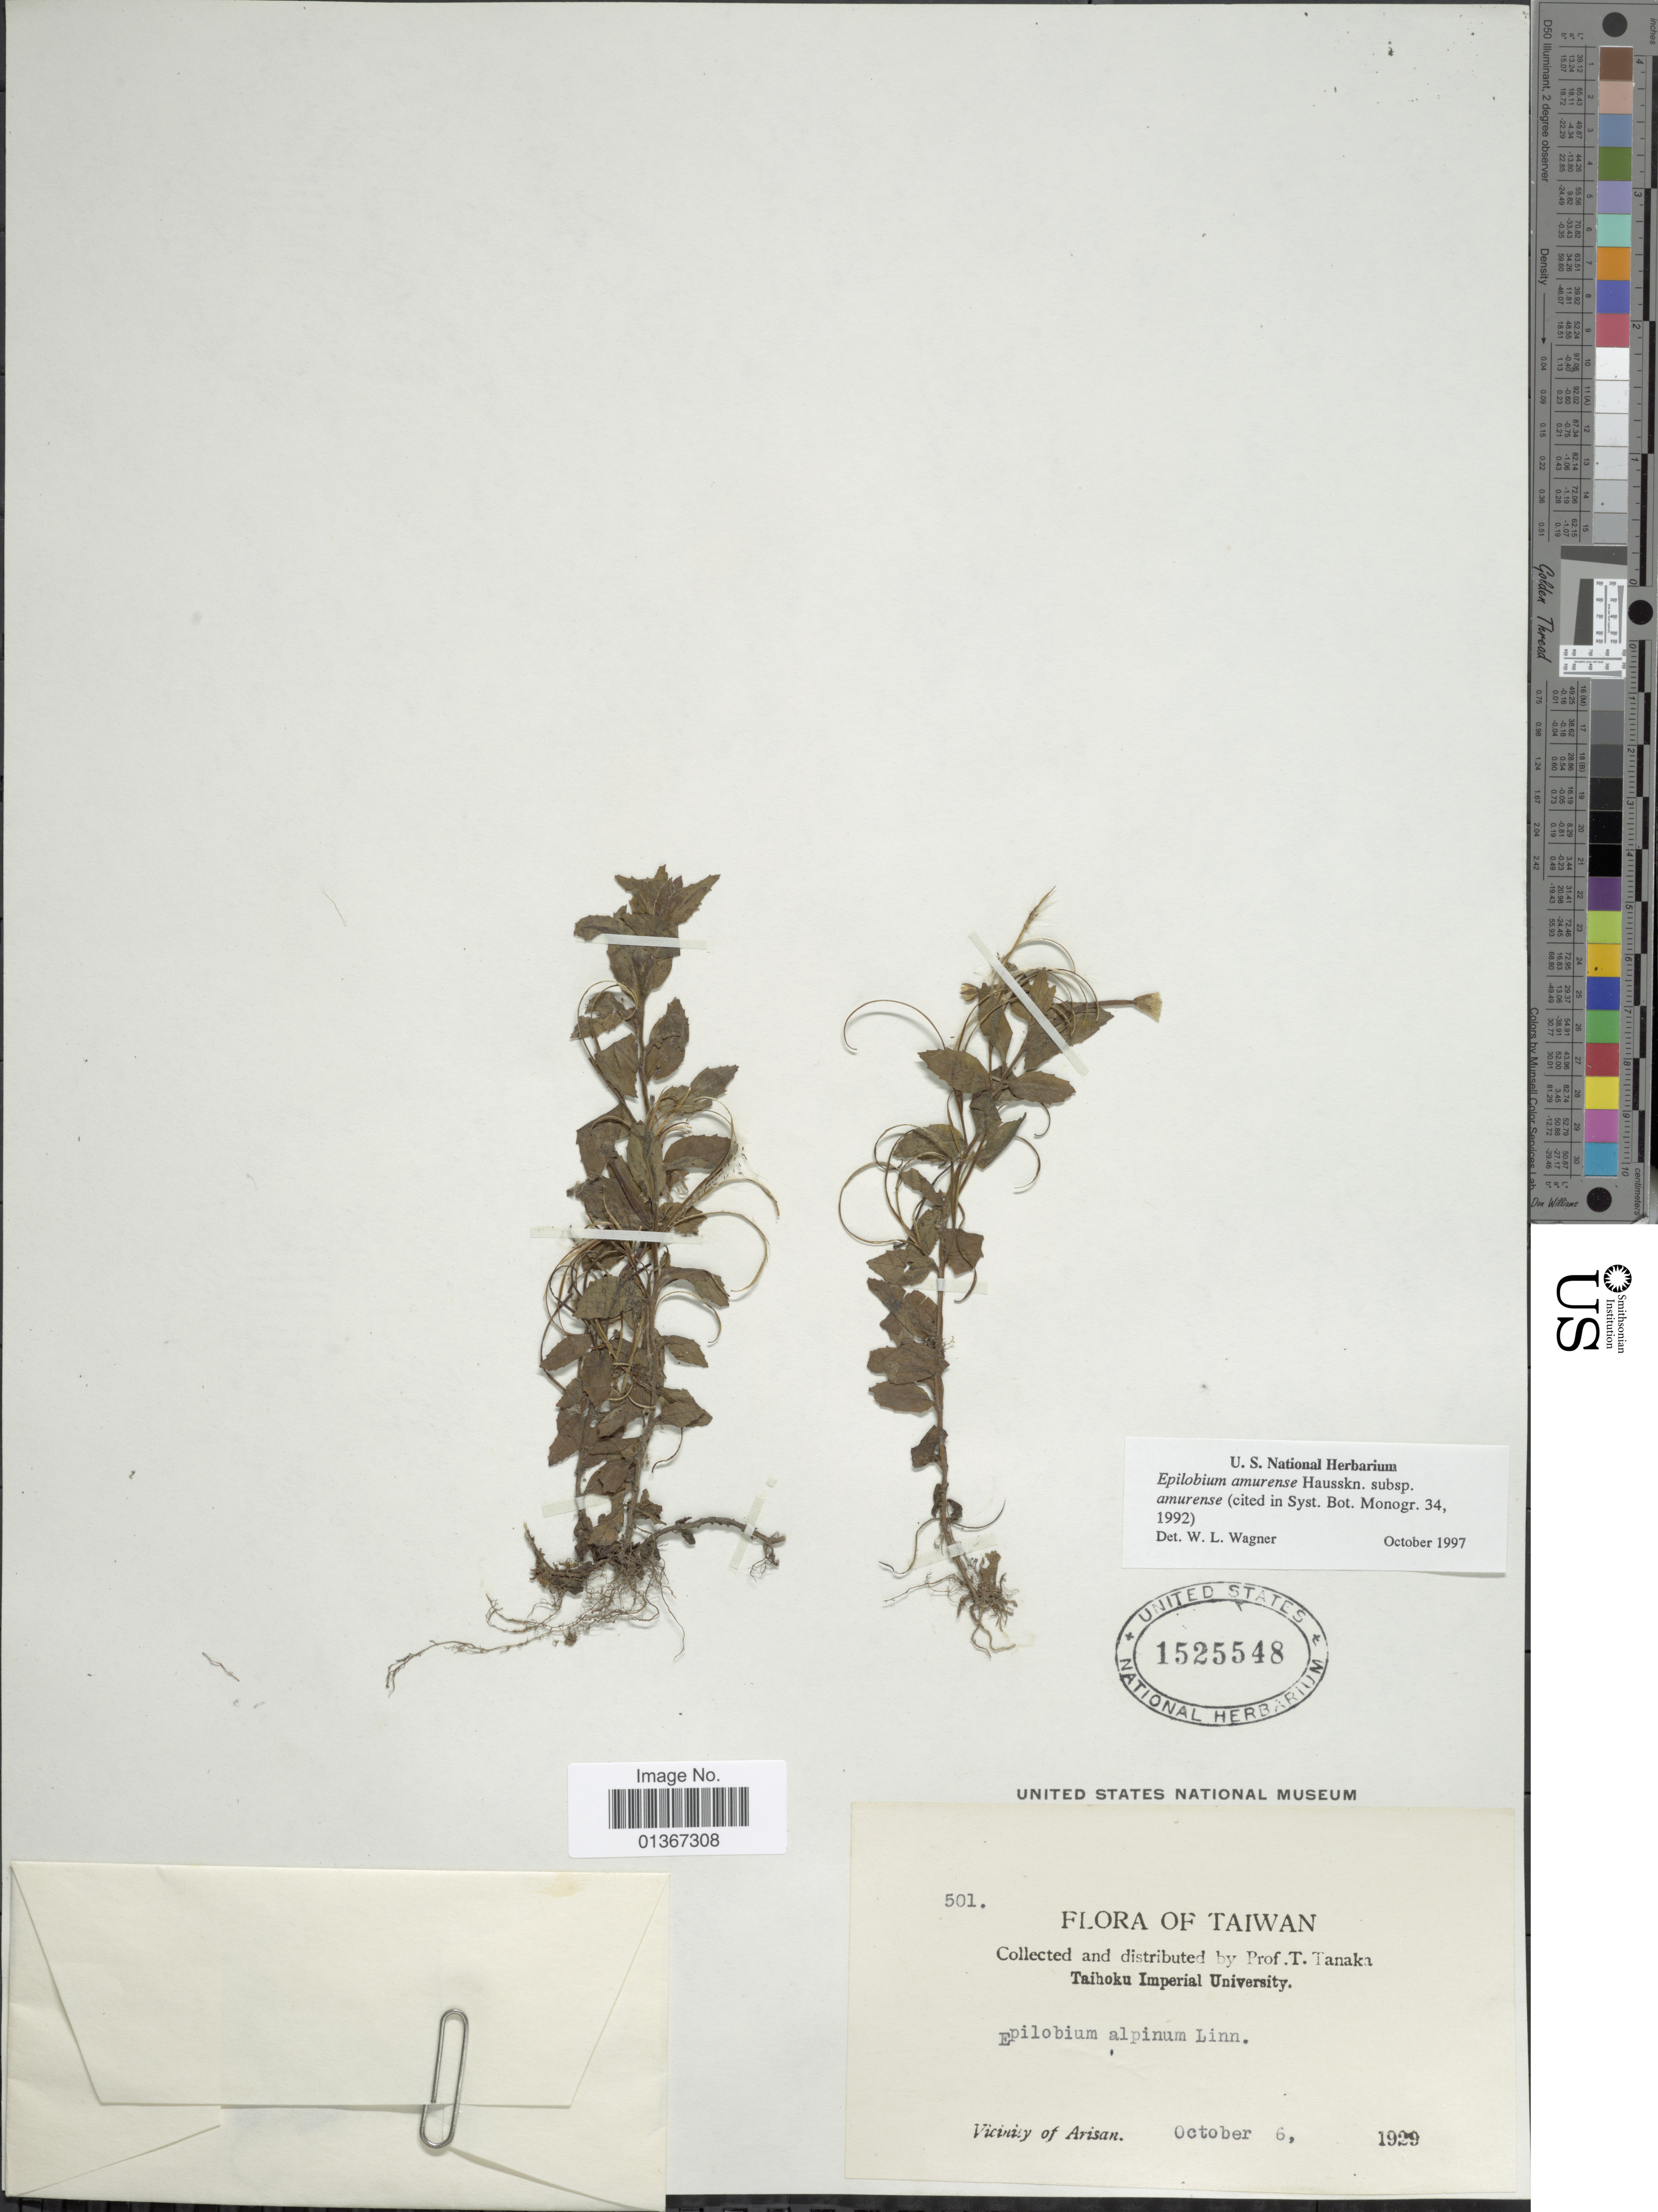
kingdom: Plantae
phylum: Tracheophyta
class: Magnoliopsida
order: Myrtales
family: Onagraceae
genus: Epilobium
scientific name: Epilobium amurense subsp. amurense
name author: Hausskn.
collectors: T. Tanaka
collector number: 501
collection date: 1929-10-06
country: Taiwan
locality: Vicinity of Arisan,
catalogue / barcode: US 1525548